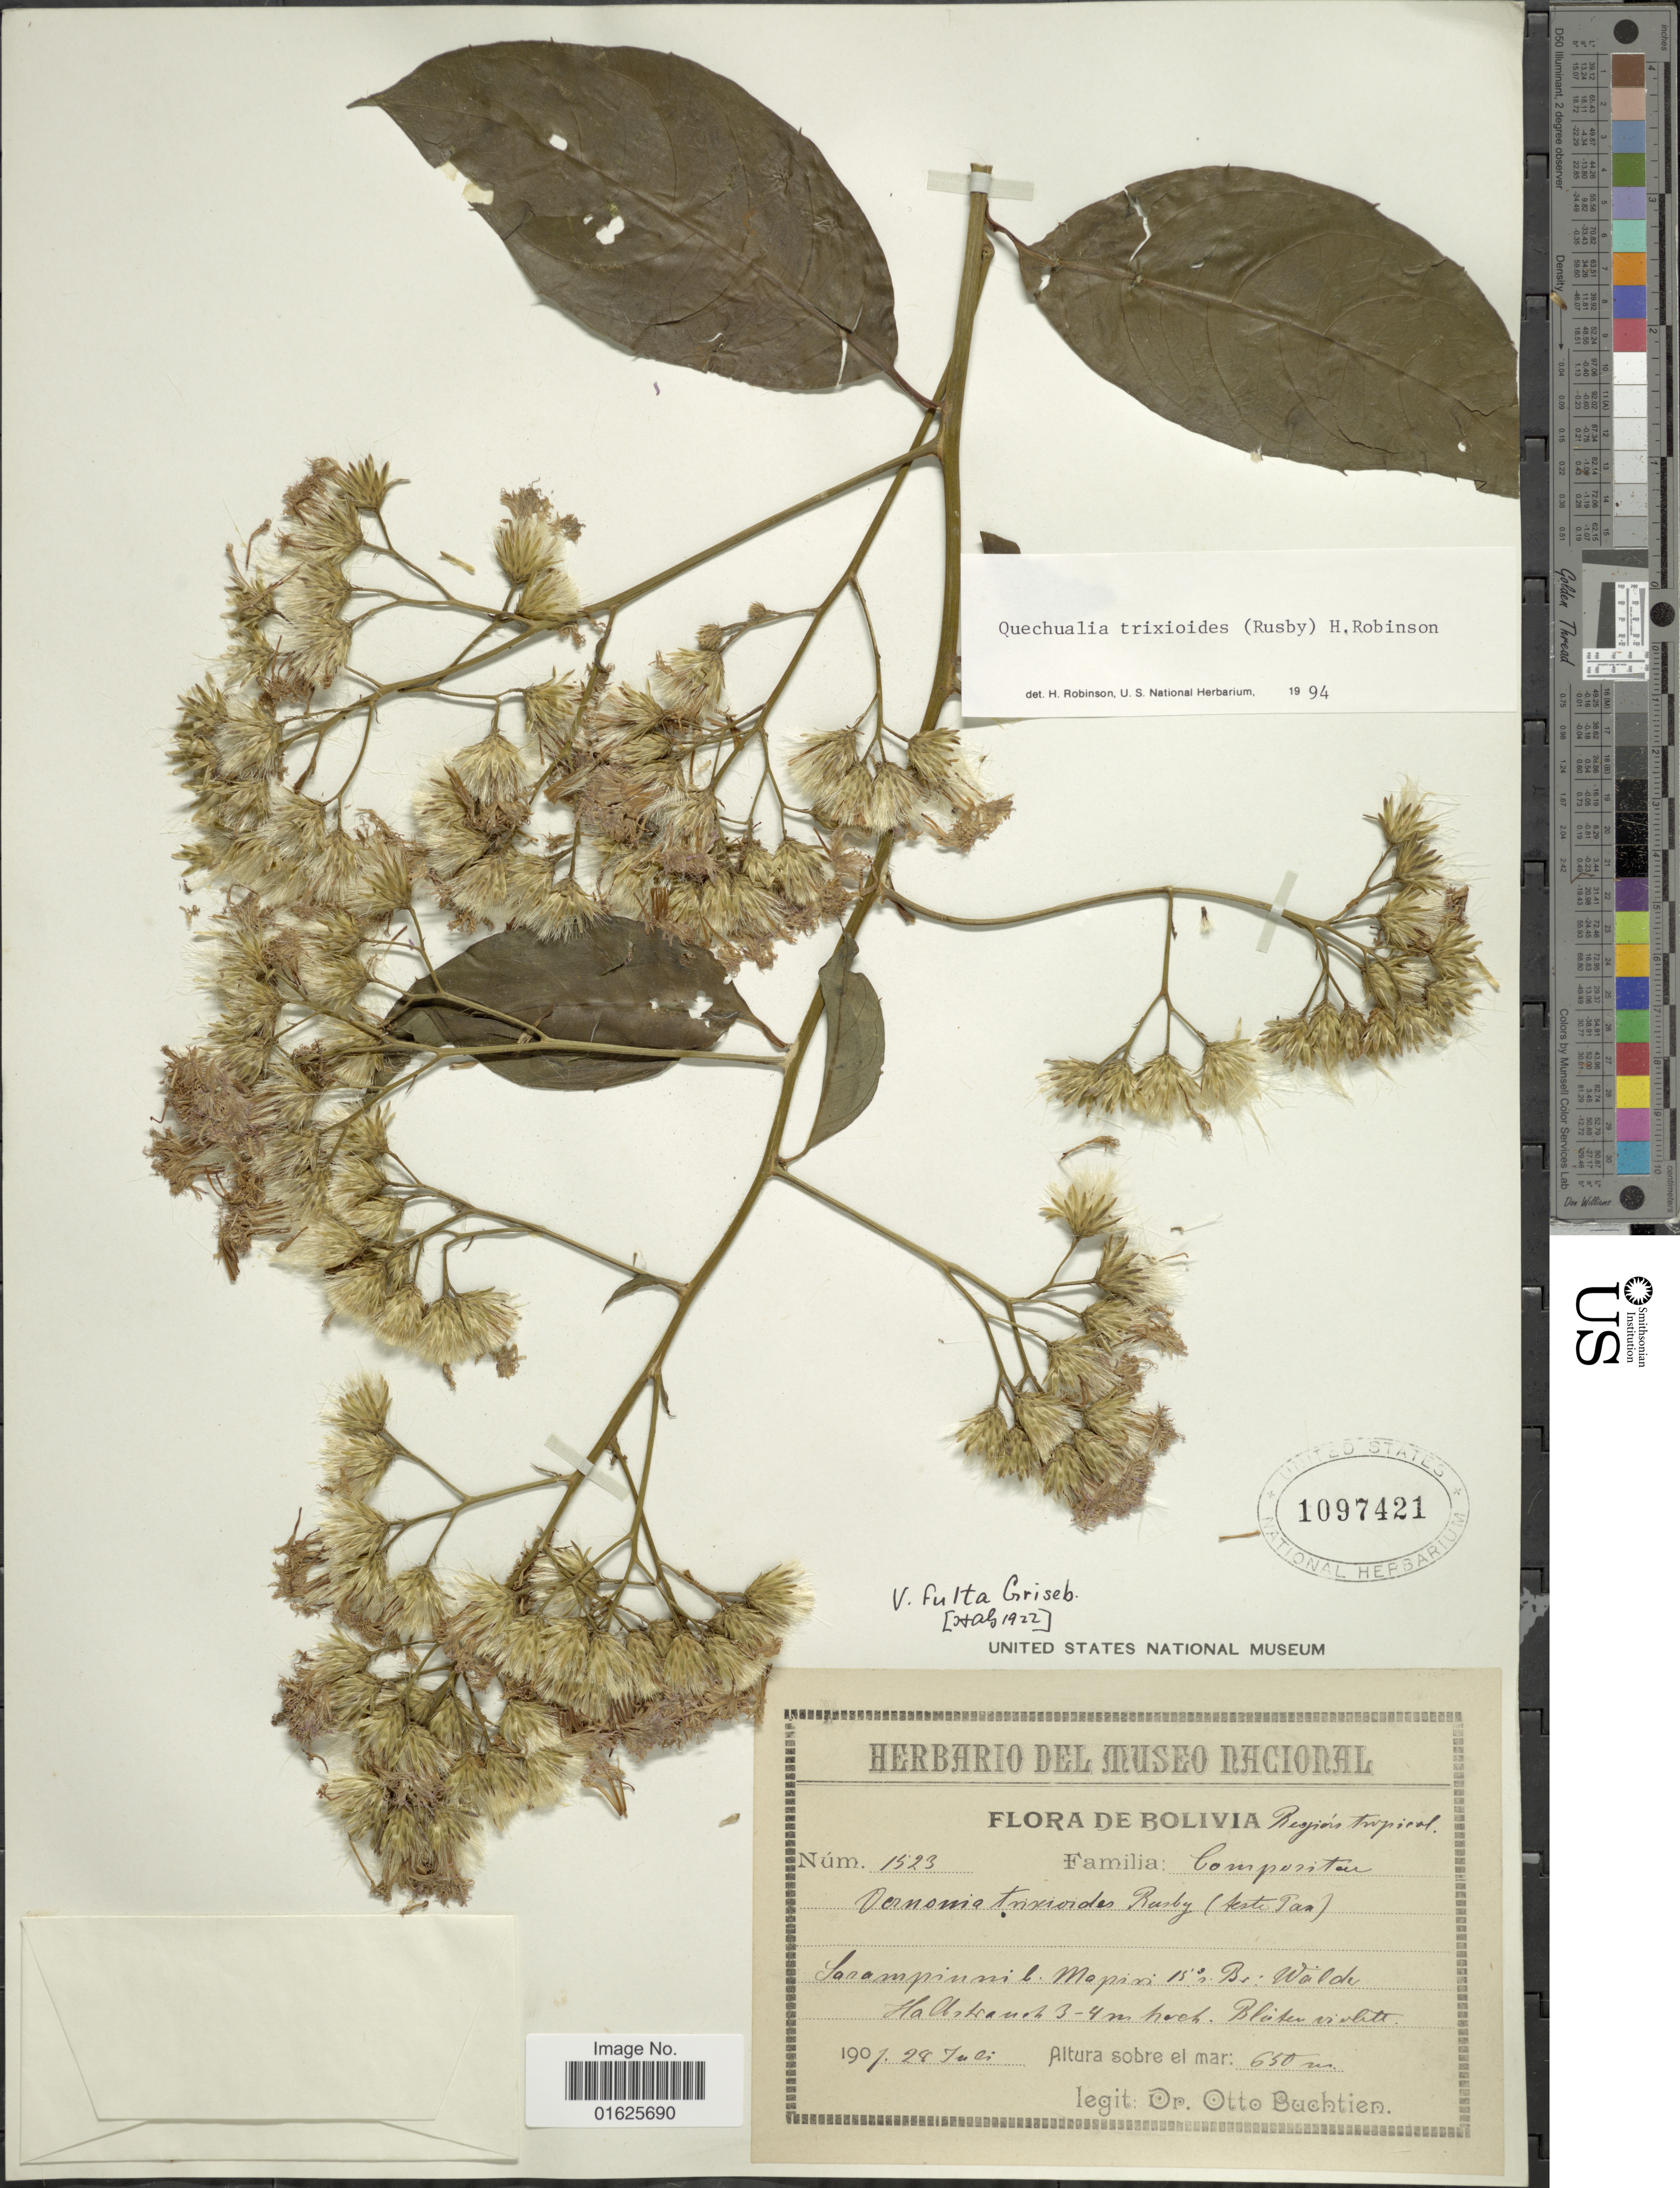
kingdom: Plantae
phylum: Tracheophyta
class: Magnoliopsida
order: Asterales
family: Asteraceae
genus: Quechualia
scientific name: Quechualia trixioides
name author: (Rusby) H. Rob.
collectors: O. Buchtien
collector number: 1523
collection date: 1907-07-28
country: Bolivia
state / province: La Paz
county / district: Mapiri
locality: Region tropical, Sarampini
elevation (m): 650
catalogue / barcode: US 1097421